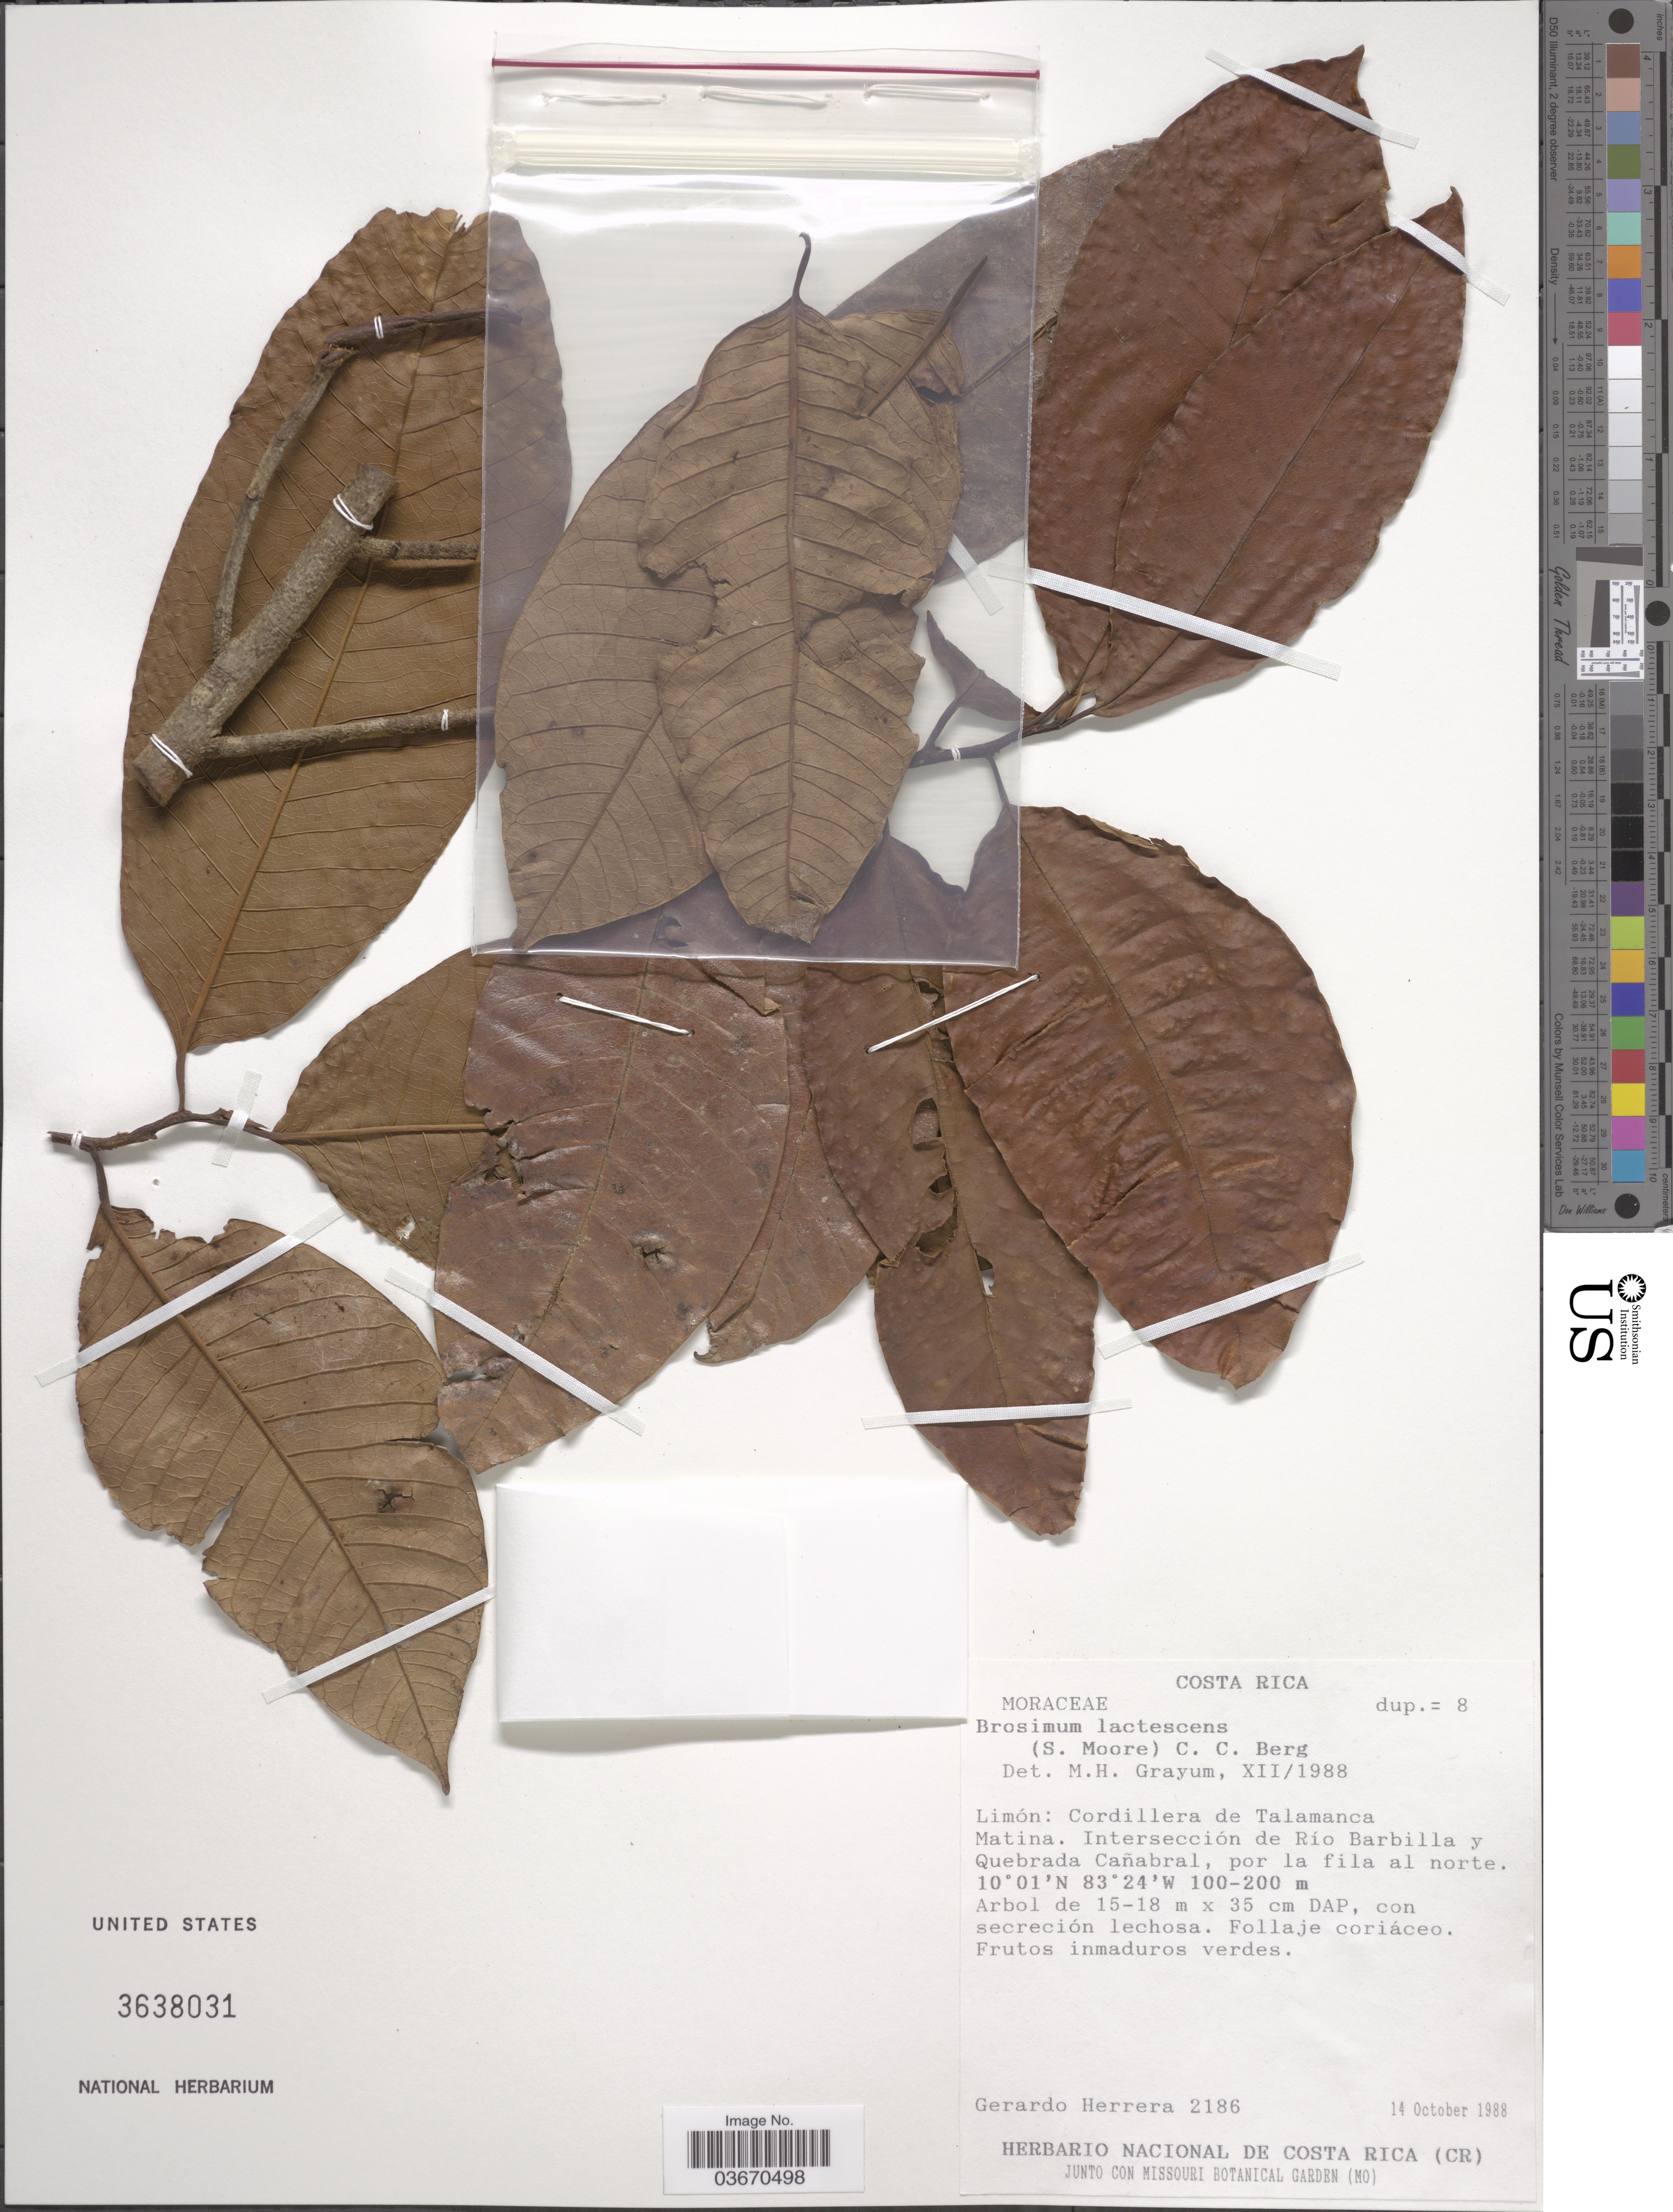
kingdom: Plantae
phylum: Tracheophyta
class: Magnoliopsida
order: Rosales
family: Moraceae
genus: Brosimum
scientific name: Brosimum lactescens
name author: (S. Moore) C.C. Berg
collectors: H. Herrera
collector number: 2186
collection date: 1988-10-14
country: Costa Rica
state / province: Limón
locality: Cordillera de Talamanca Matina. Intersección de Río Barbilla y Quebrada Cañabral, por la fila al norte.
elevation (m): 100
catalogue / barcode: US 3638031